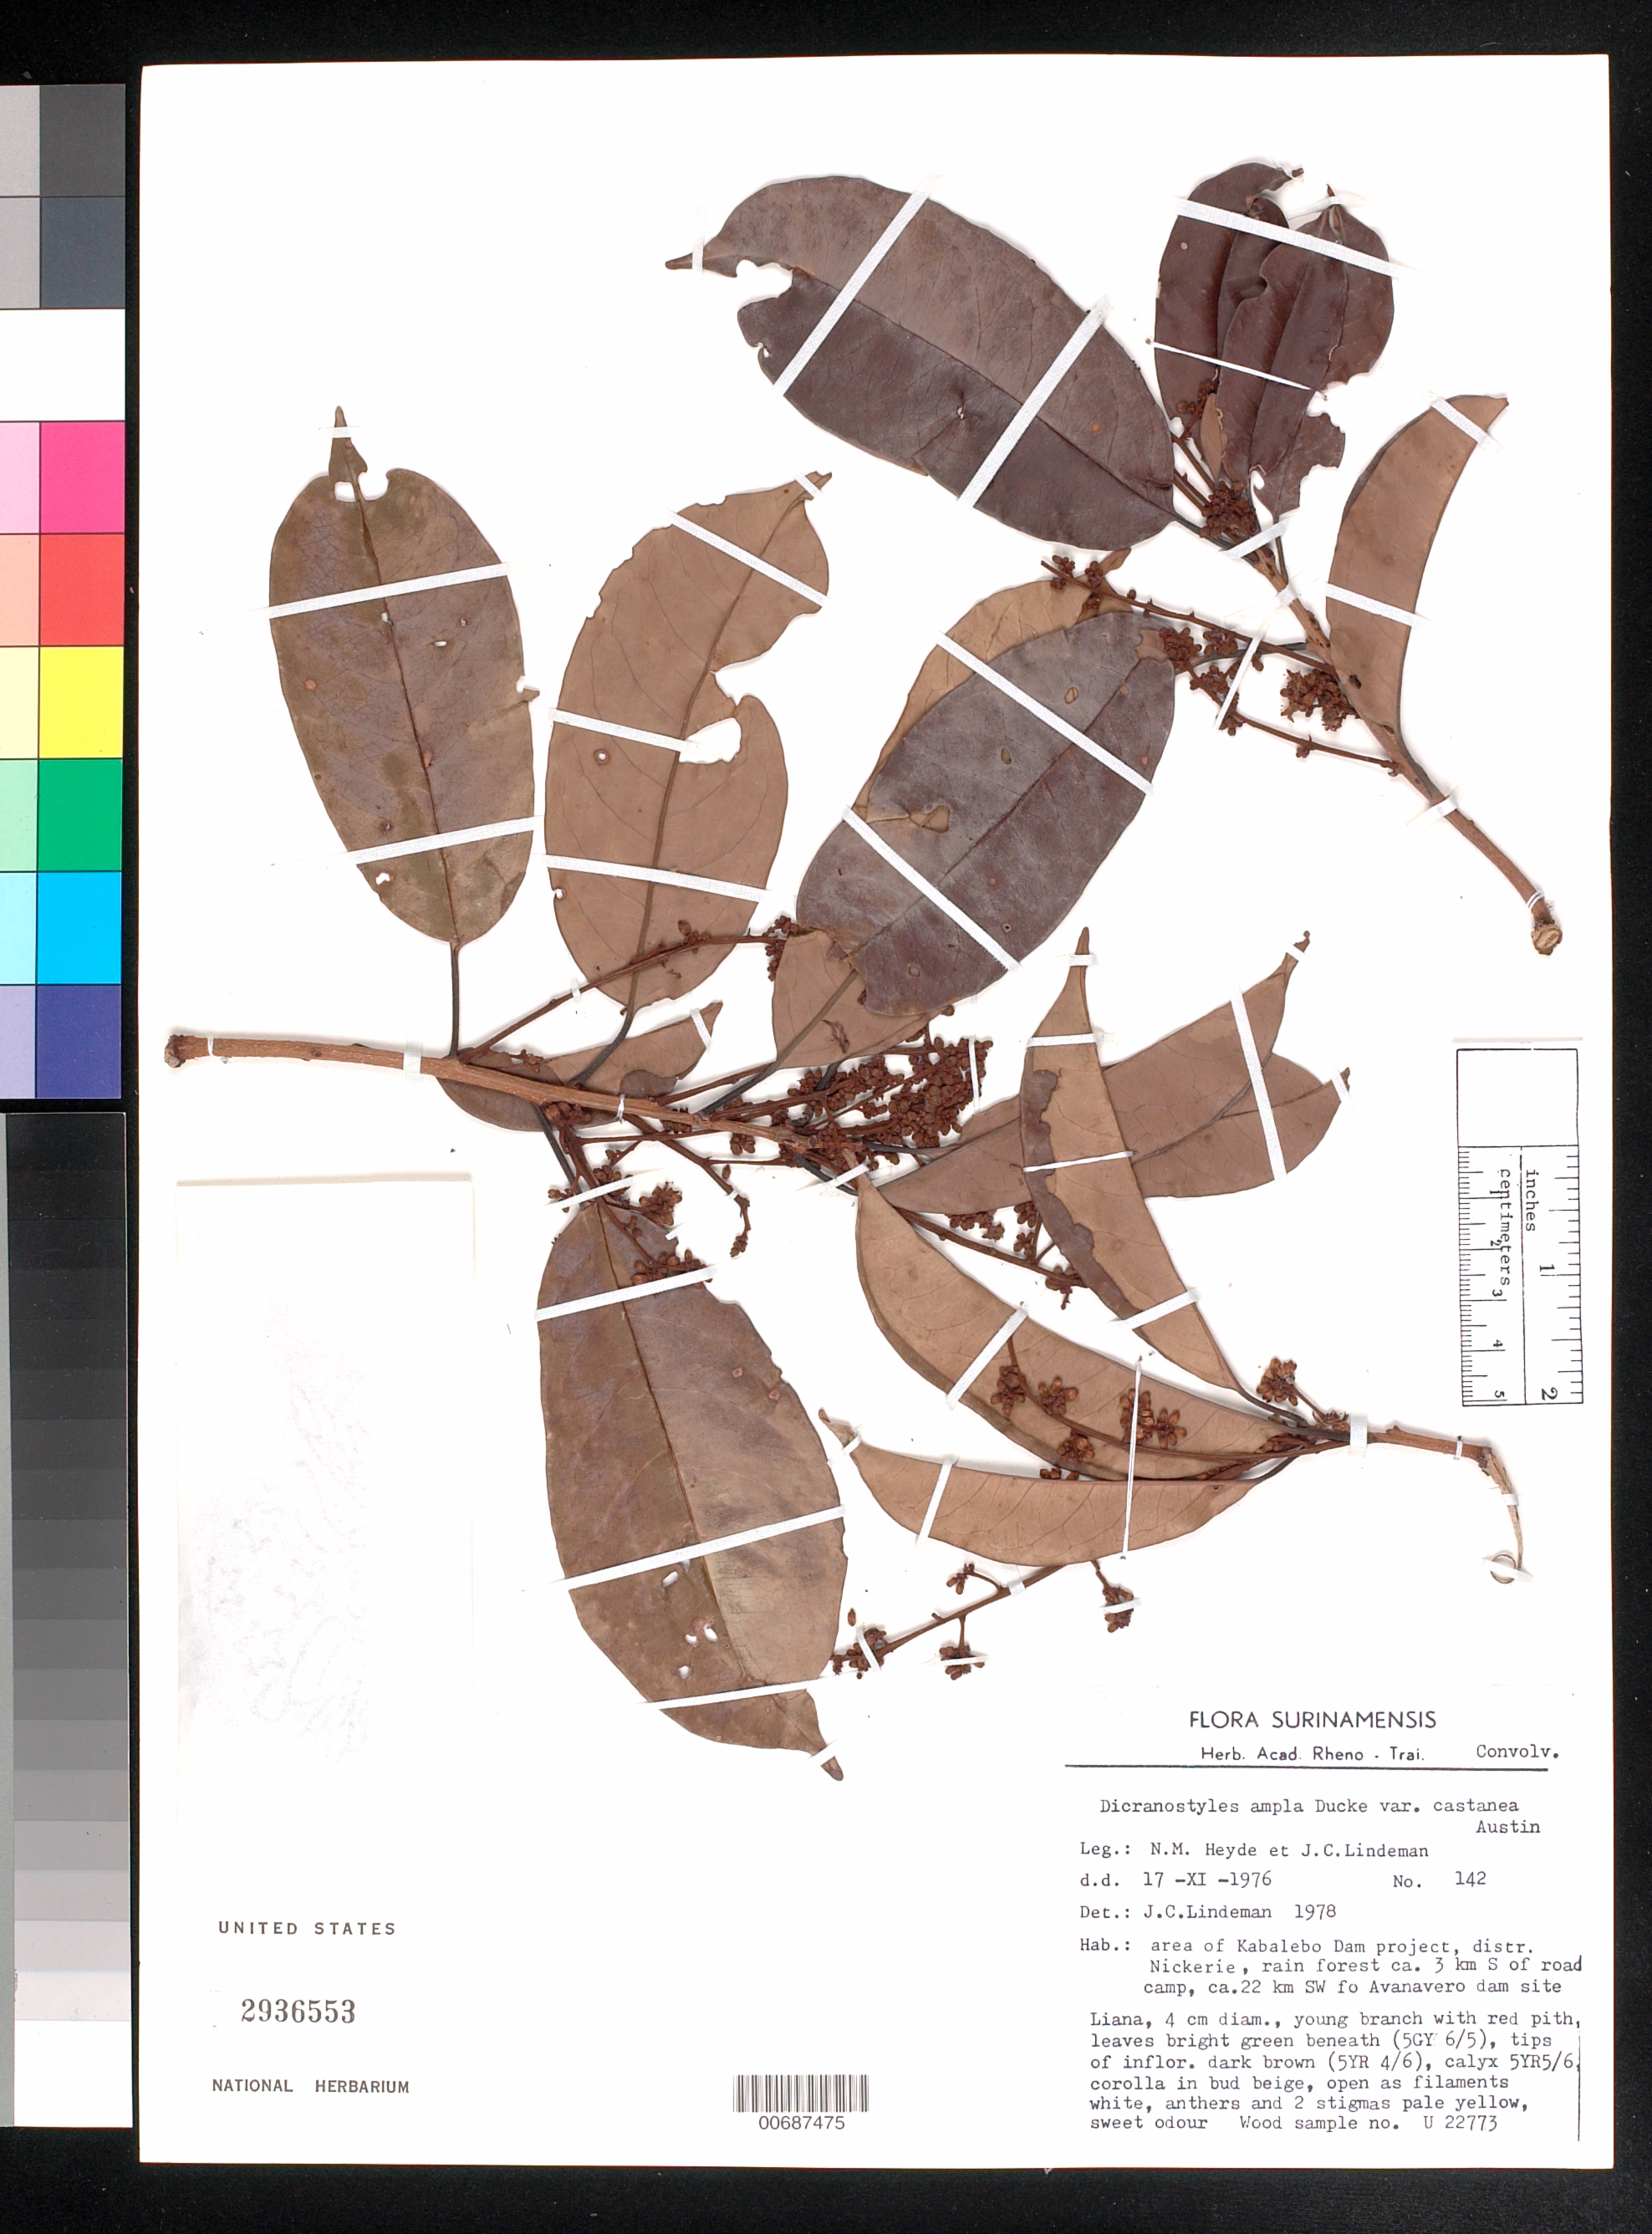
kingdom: Plantae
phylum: Tracheophyta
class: Magnoliopsida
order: Solanales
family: Convolvulaceae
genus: Dicranostyles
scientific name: Dicranostyles ampla var. castanea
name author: D.F. Austin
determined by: Lindeman, J. C.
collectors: N. M. Heyde & J. C. Lindeman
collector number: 142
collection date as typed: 17-Nov-76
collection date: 1976-11-17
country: Suriname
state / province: Nickerie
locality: Kabalebo Dam project, 3 km S of camp, 22 km SW of Avanavero dam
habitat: Rain forest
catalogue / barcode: US 2936553